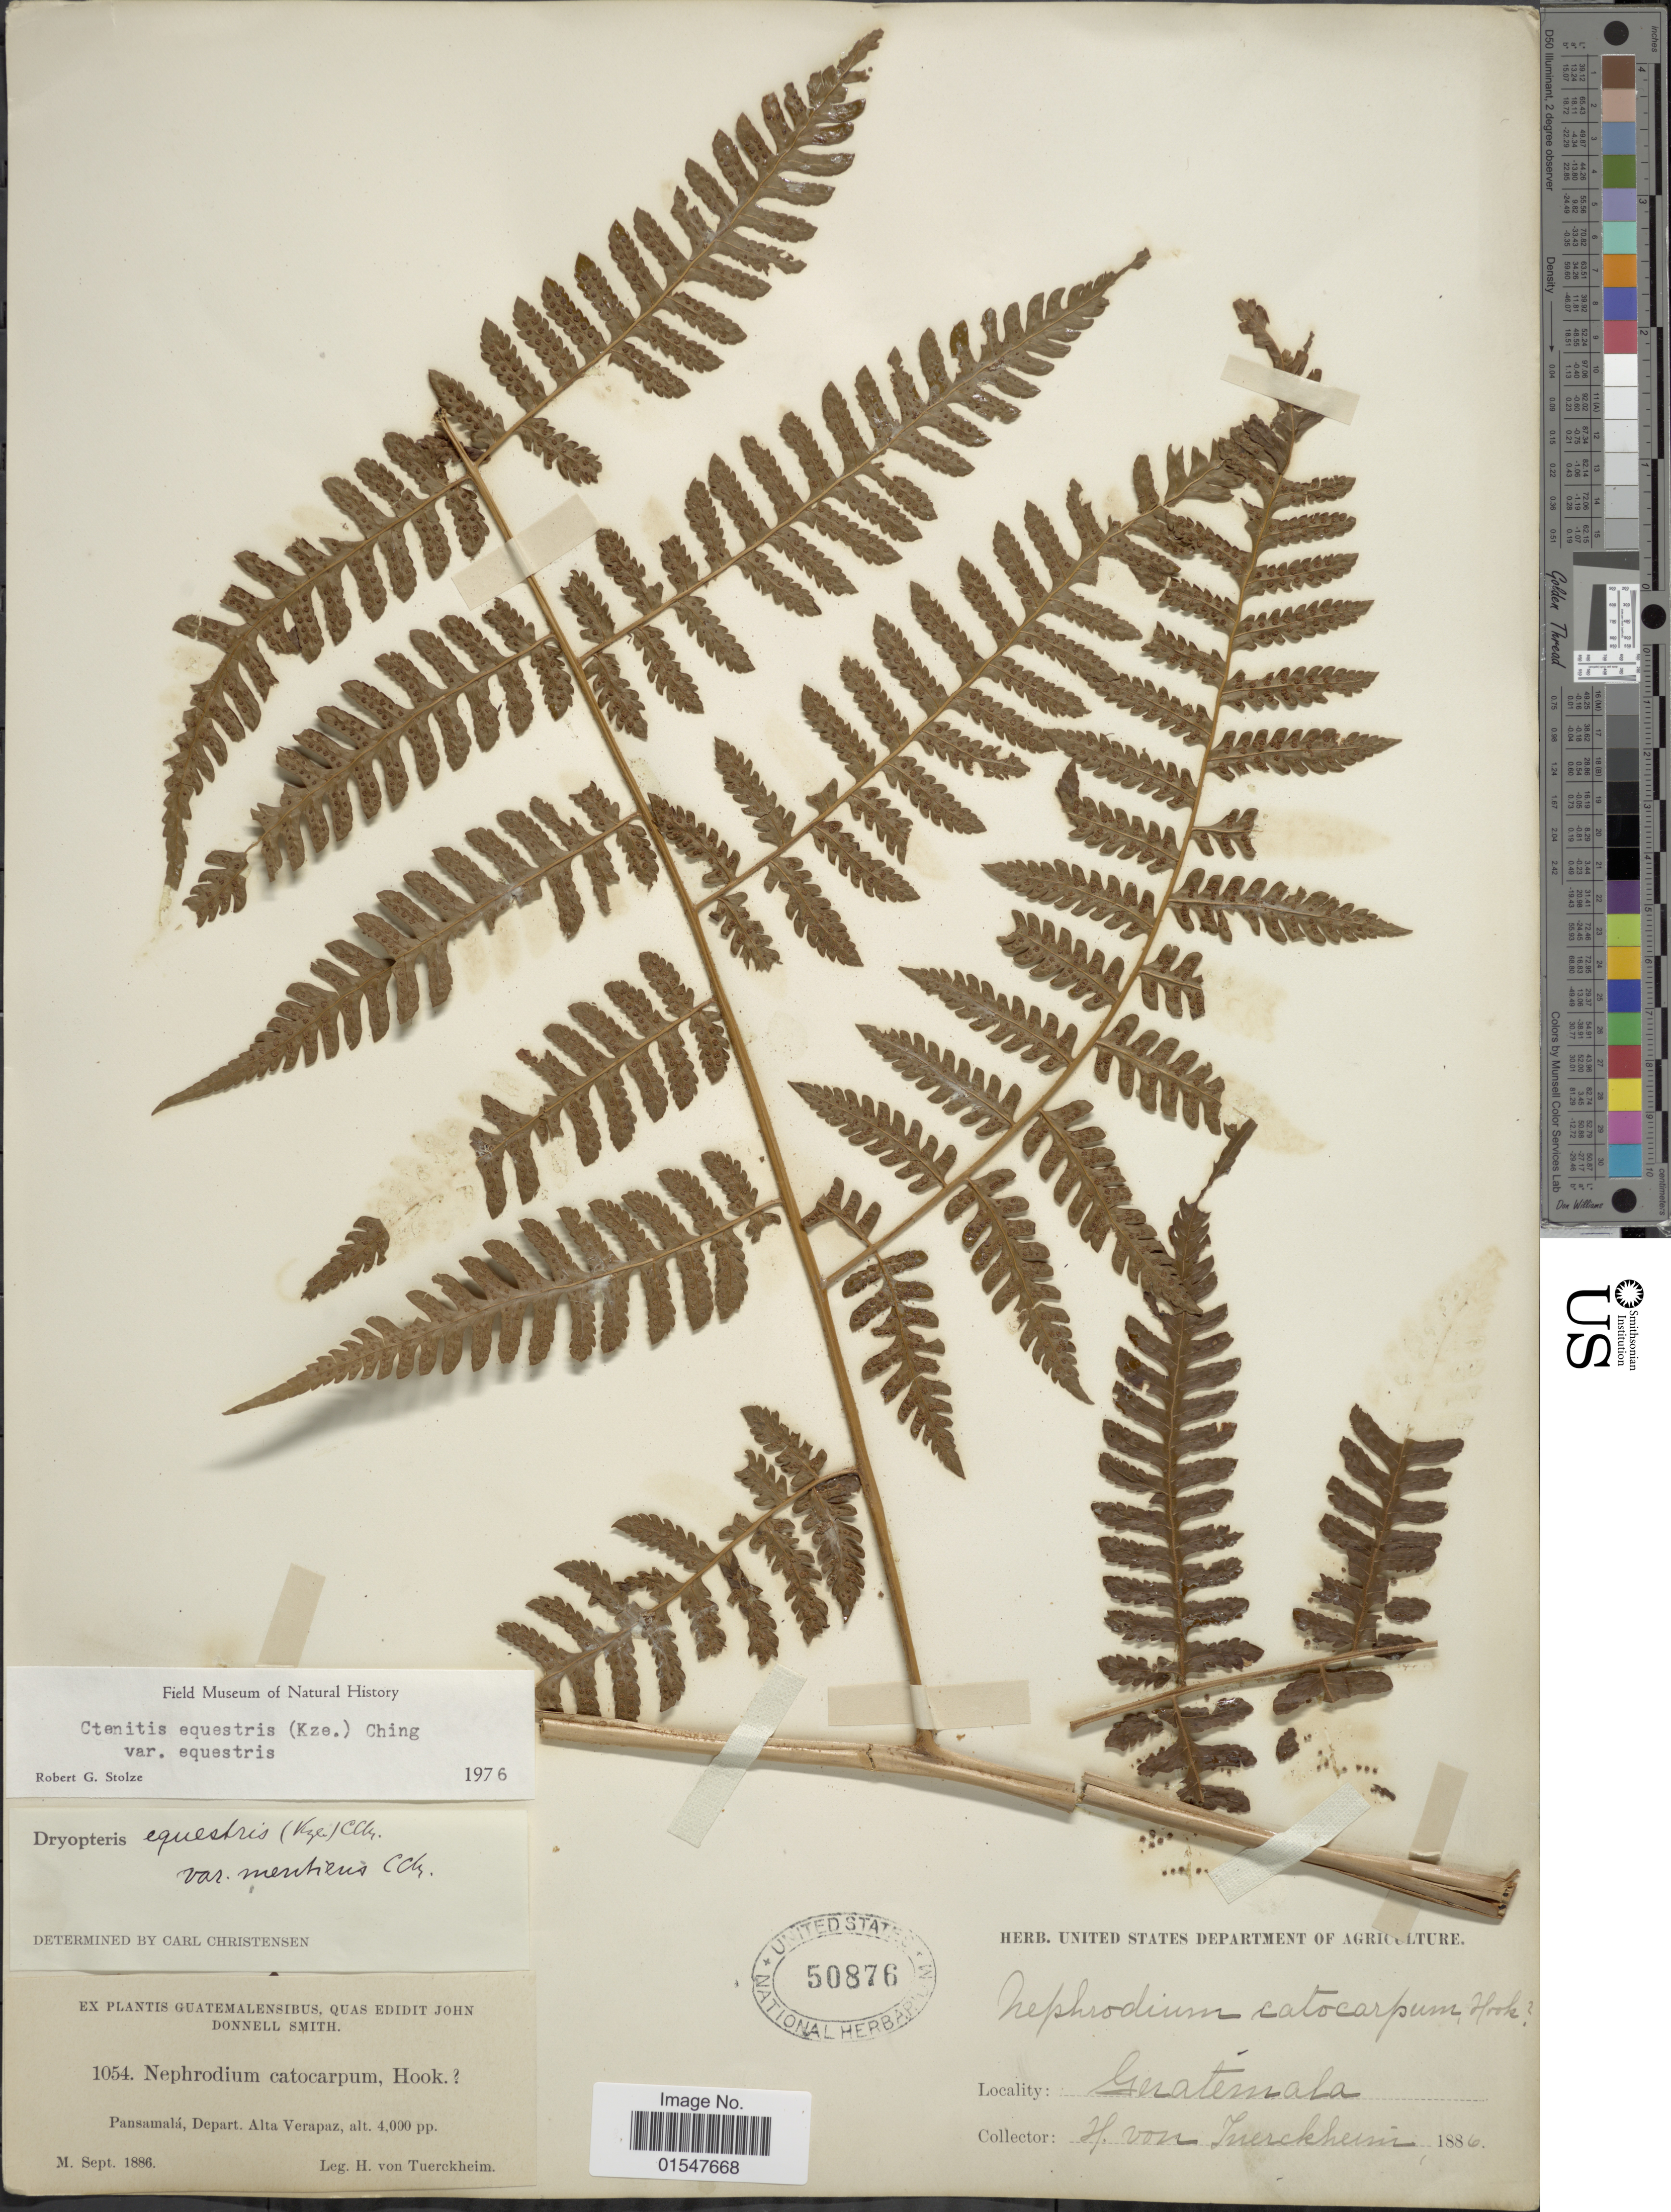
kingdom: Plantae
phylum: Tracheophyta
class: Polypodiopsida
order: Polypodiales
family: Dryopteridaceae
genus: Ctenitis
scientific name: Ctenitis equestris var. equestris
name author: (Kunze) Ching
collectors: H. von Türckheim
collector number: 1054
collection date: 1886-09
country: Guatemala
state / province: Alta Verapaz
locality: Pansamala, Depart. Alta Verapaz.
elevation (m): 1219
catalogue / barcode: US 50876